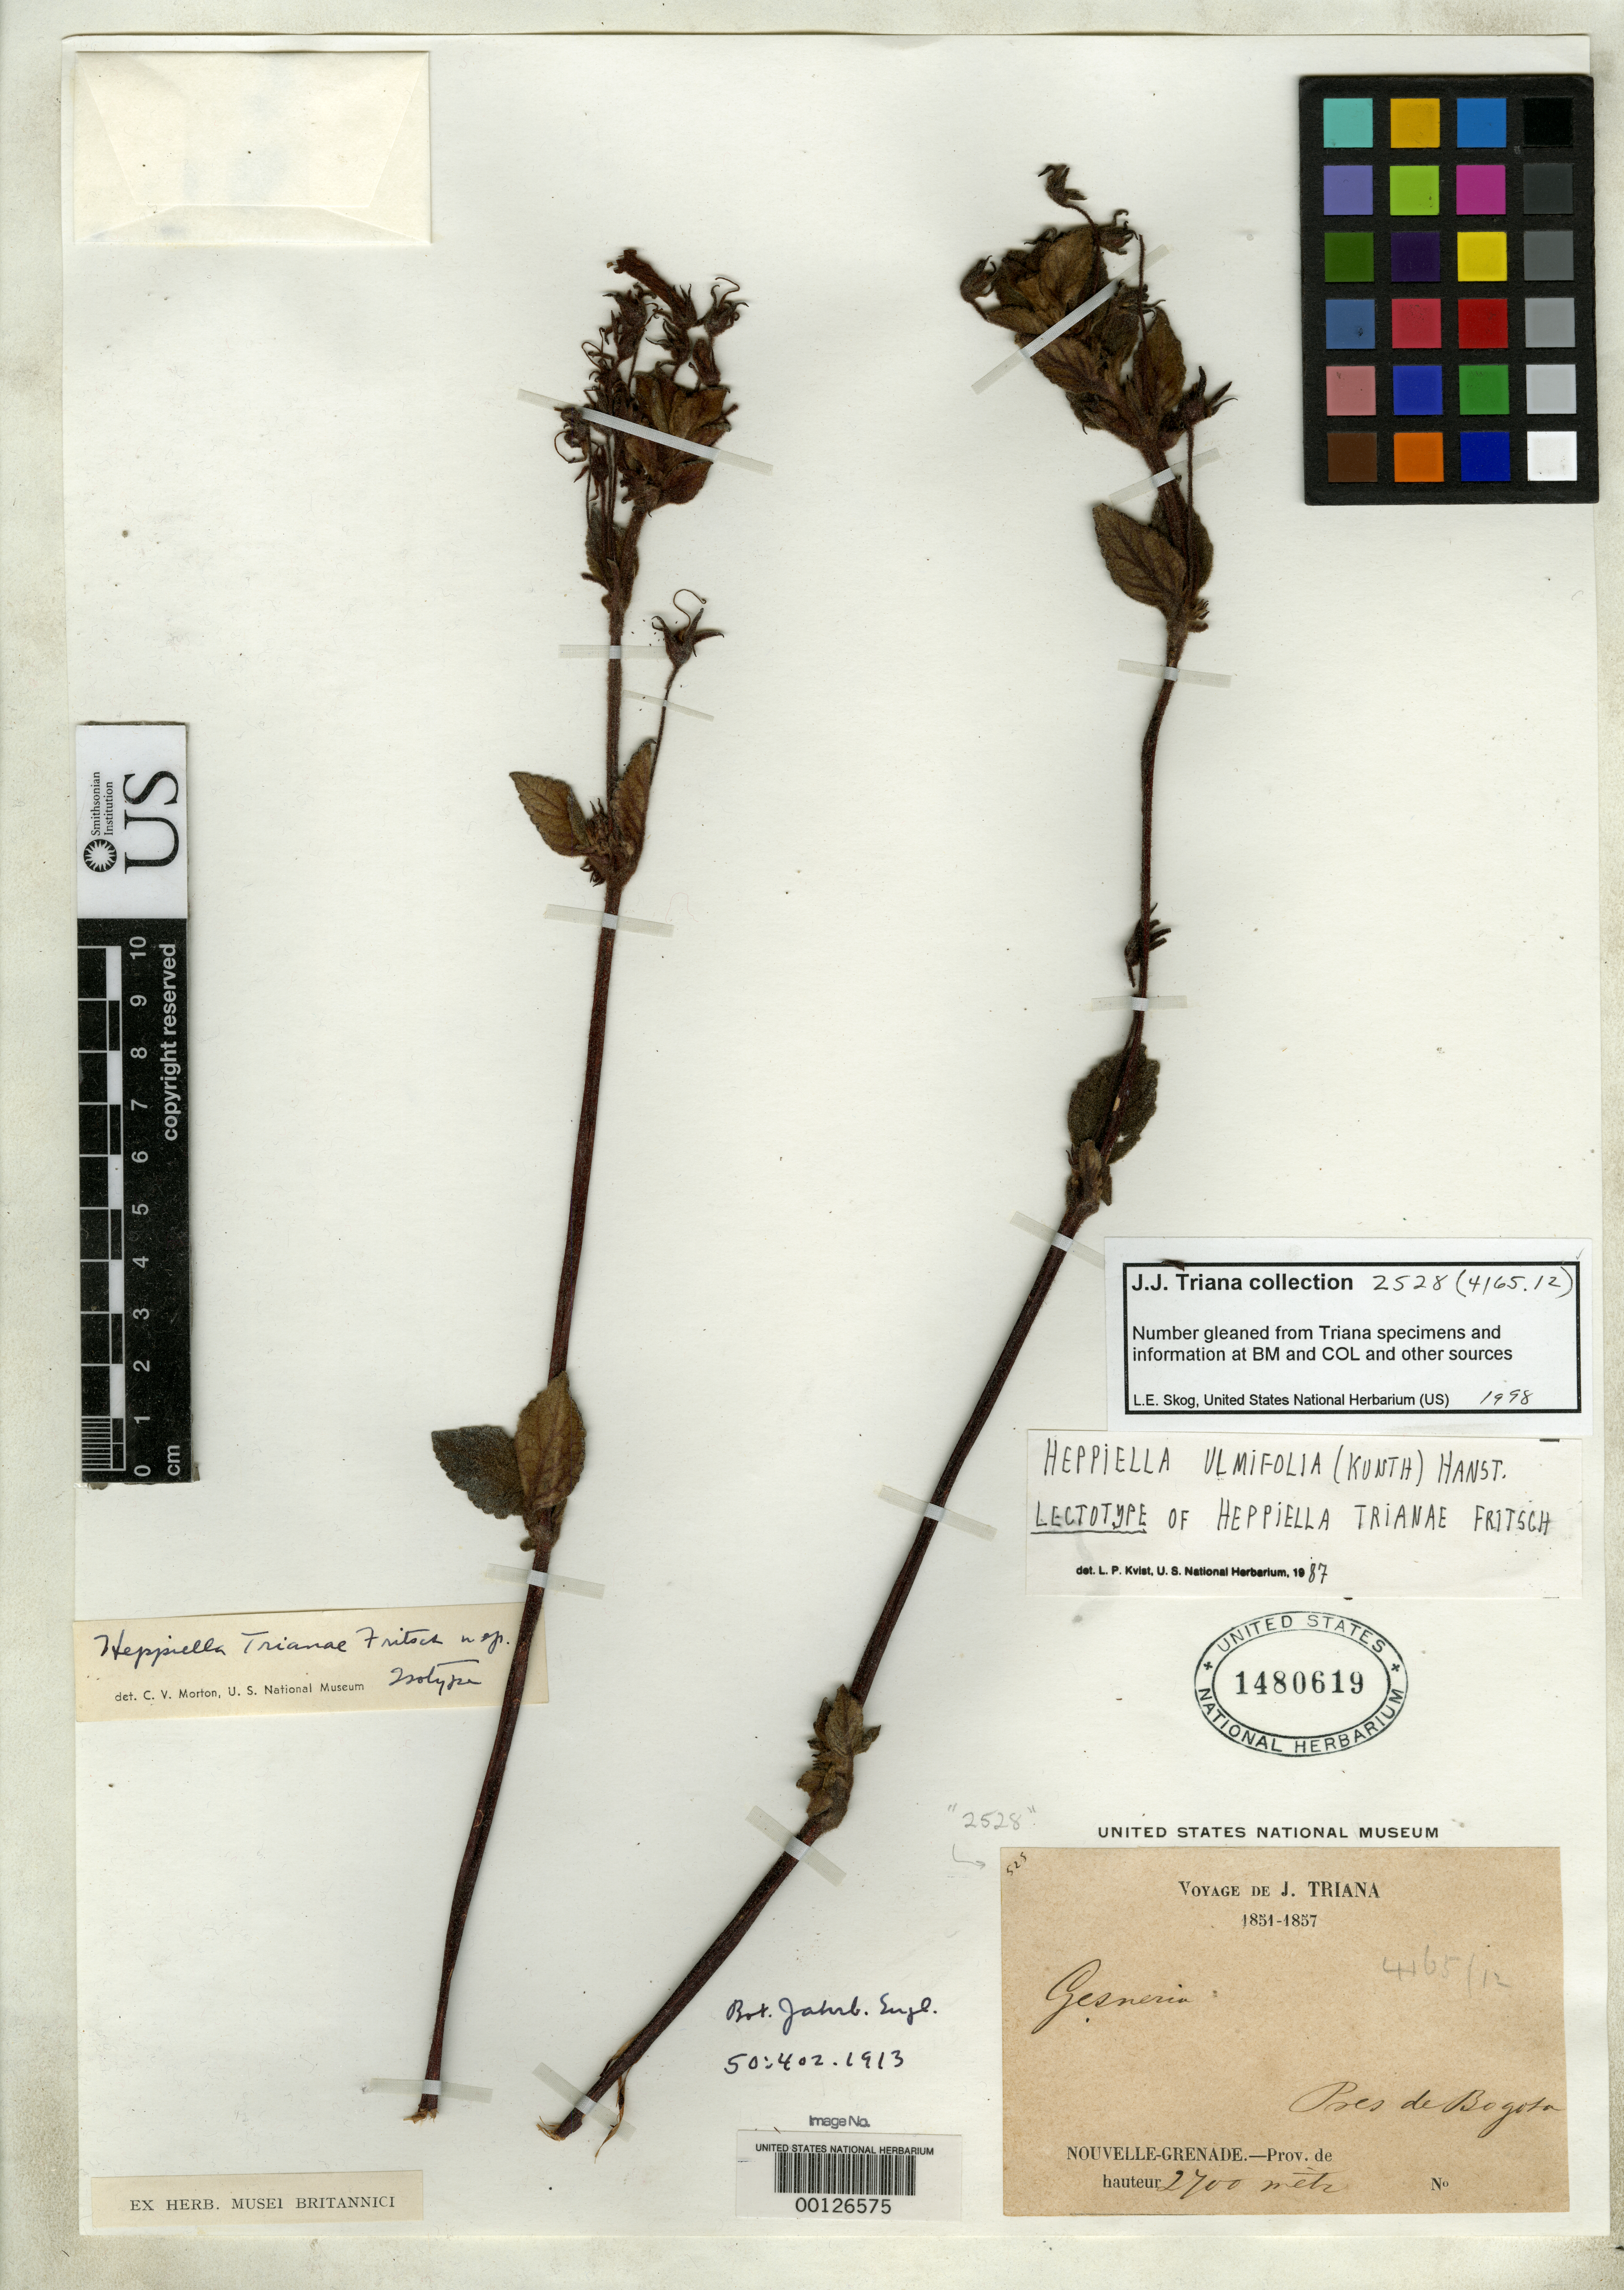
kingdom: Plantae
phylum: Tracheophyta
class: Magnoliopsida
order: Lamiales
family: Gesneriaceae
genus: Heppiella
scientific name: Heppiella trianae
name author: Fritsch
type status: Lectotype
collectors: J. J. Triana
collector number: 2528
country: Colombia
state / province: Cundinamarca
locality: Near Bogota.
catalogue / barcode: US 1480619